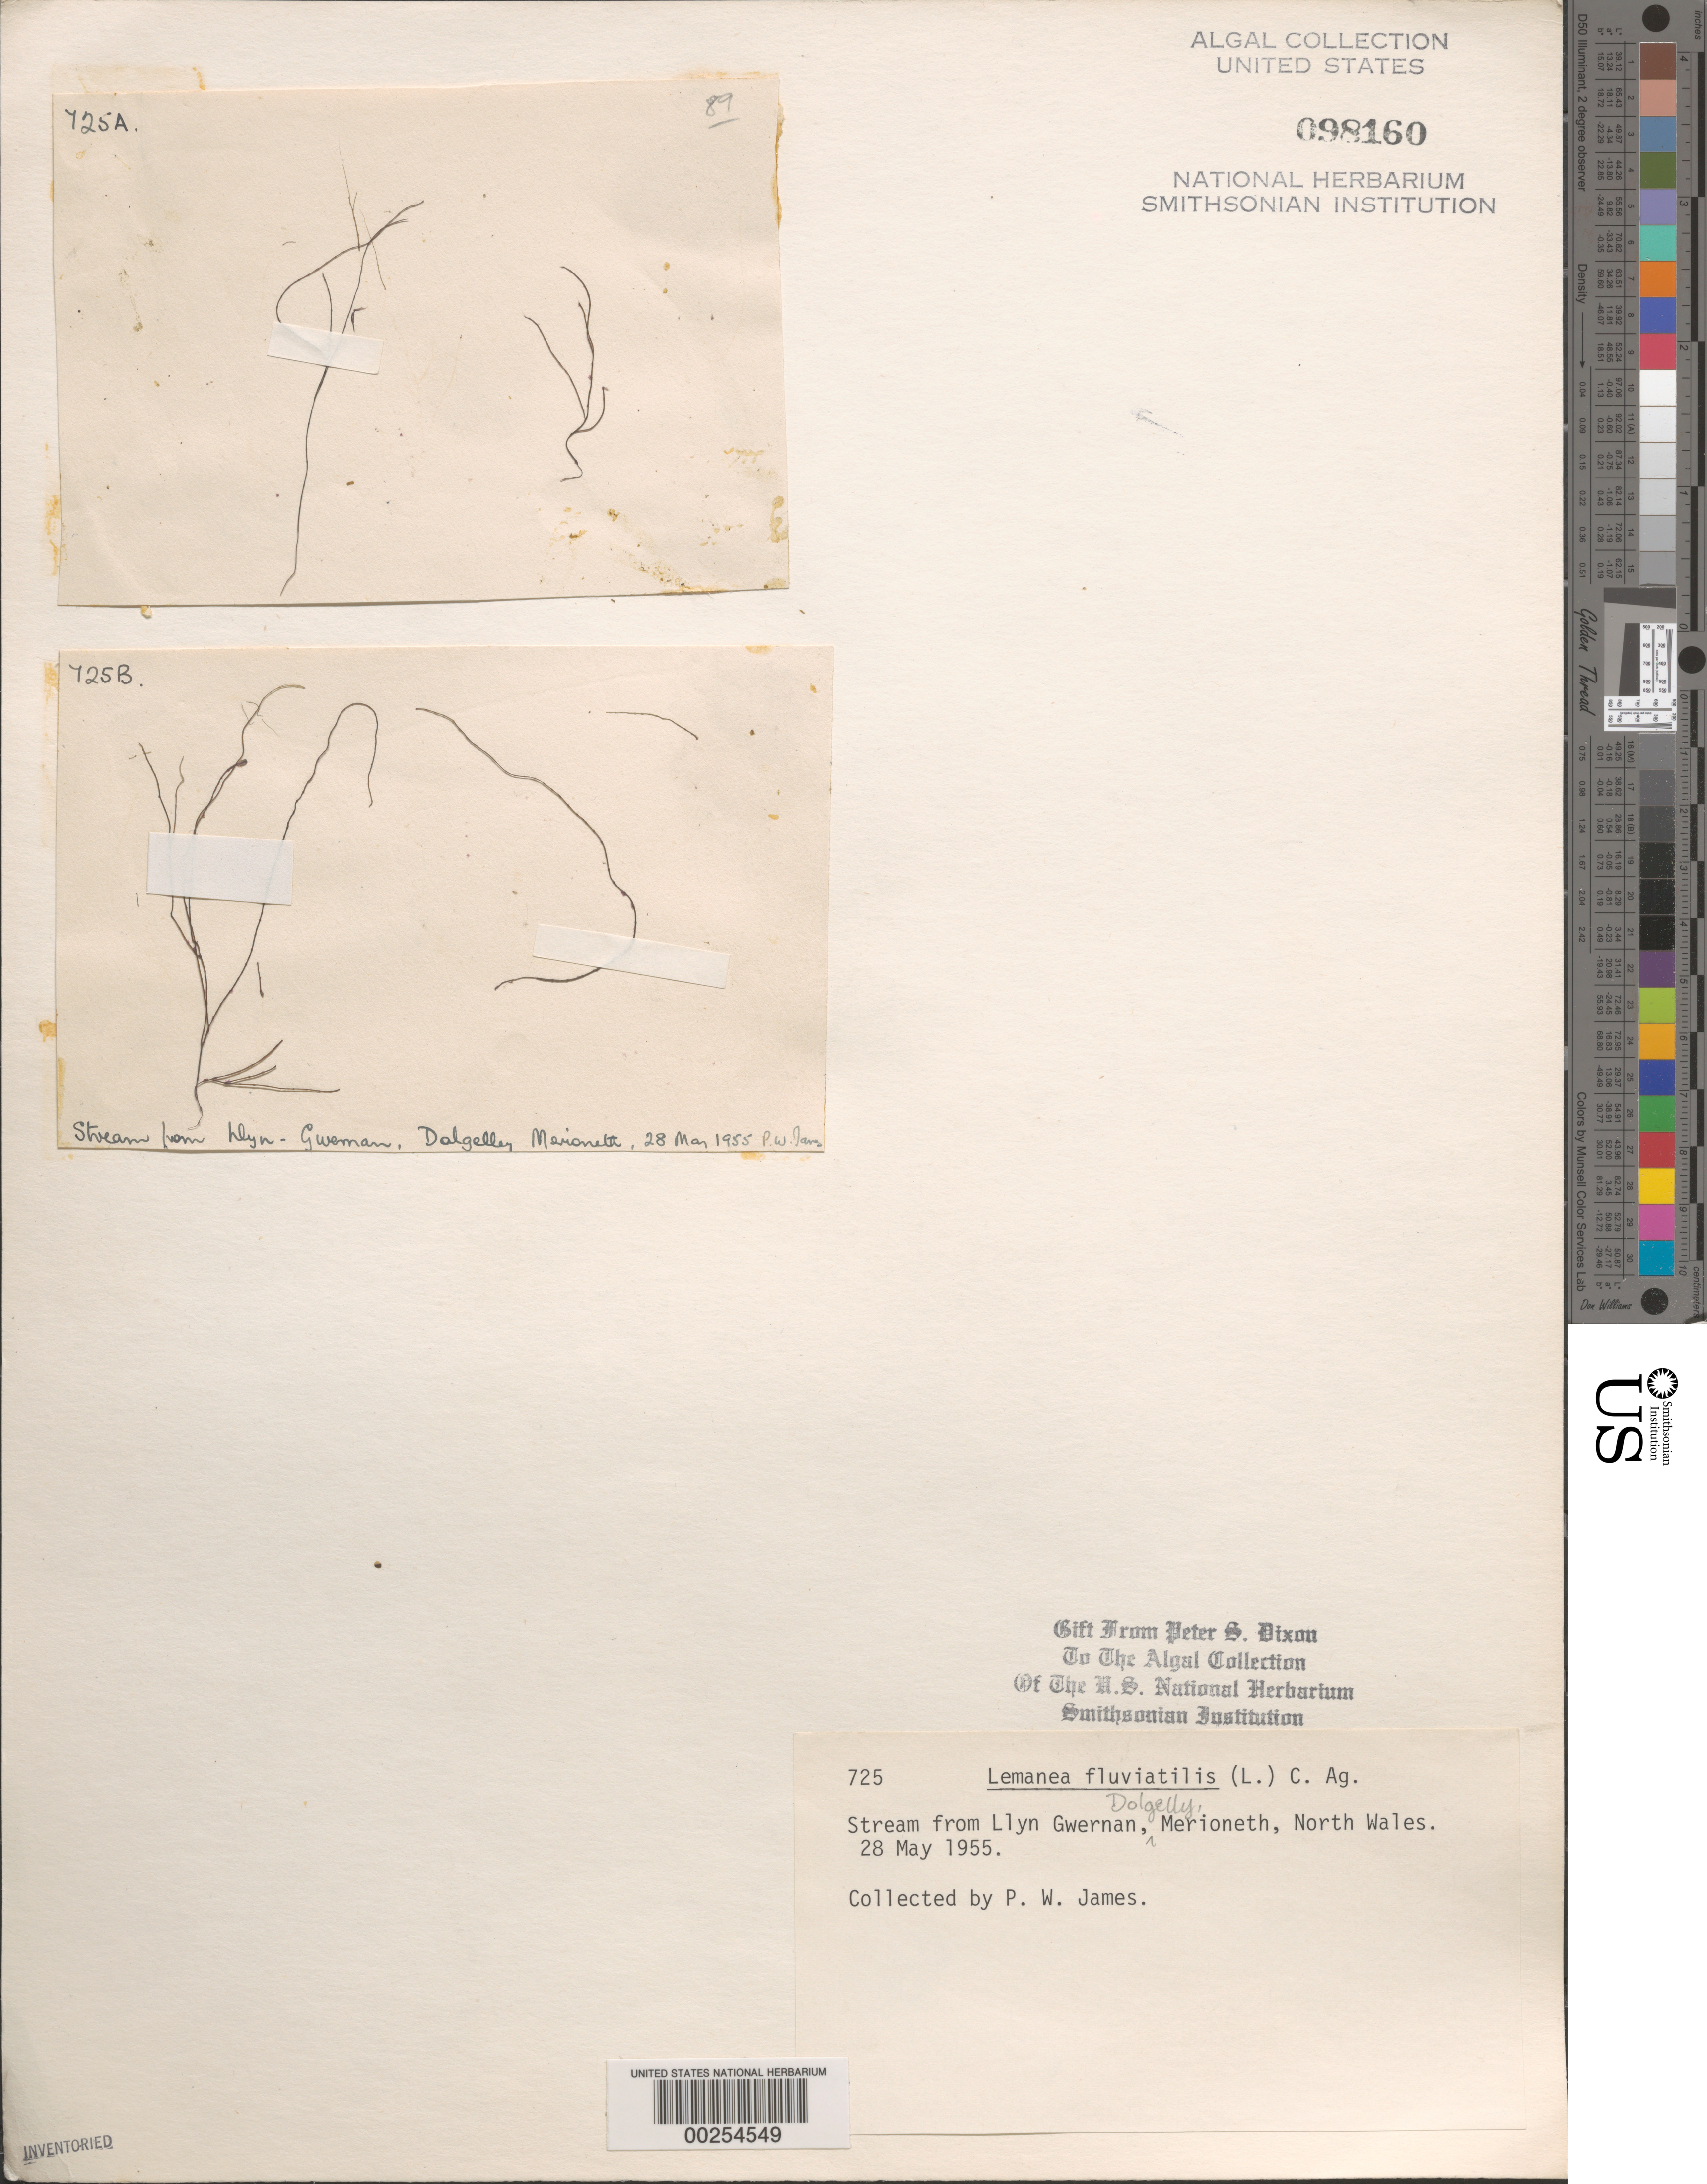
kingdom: Plantae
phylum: Rhodophyta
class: Florideophyceae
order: Batrachospermales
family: Lemaneaceae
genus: Lemanea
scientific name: Lemanea fluviatilis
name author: (L.) C. Agardh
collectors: P. James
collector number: PSD 725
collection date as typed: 28 May 1955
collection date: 1955-05-28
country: United Kingdom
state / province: Wales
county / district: Gwynedd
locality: Near Llyn Gwernan, Dolgelly, Merioneth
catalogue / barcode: US 98160